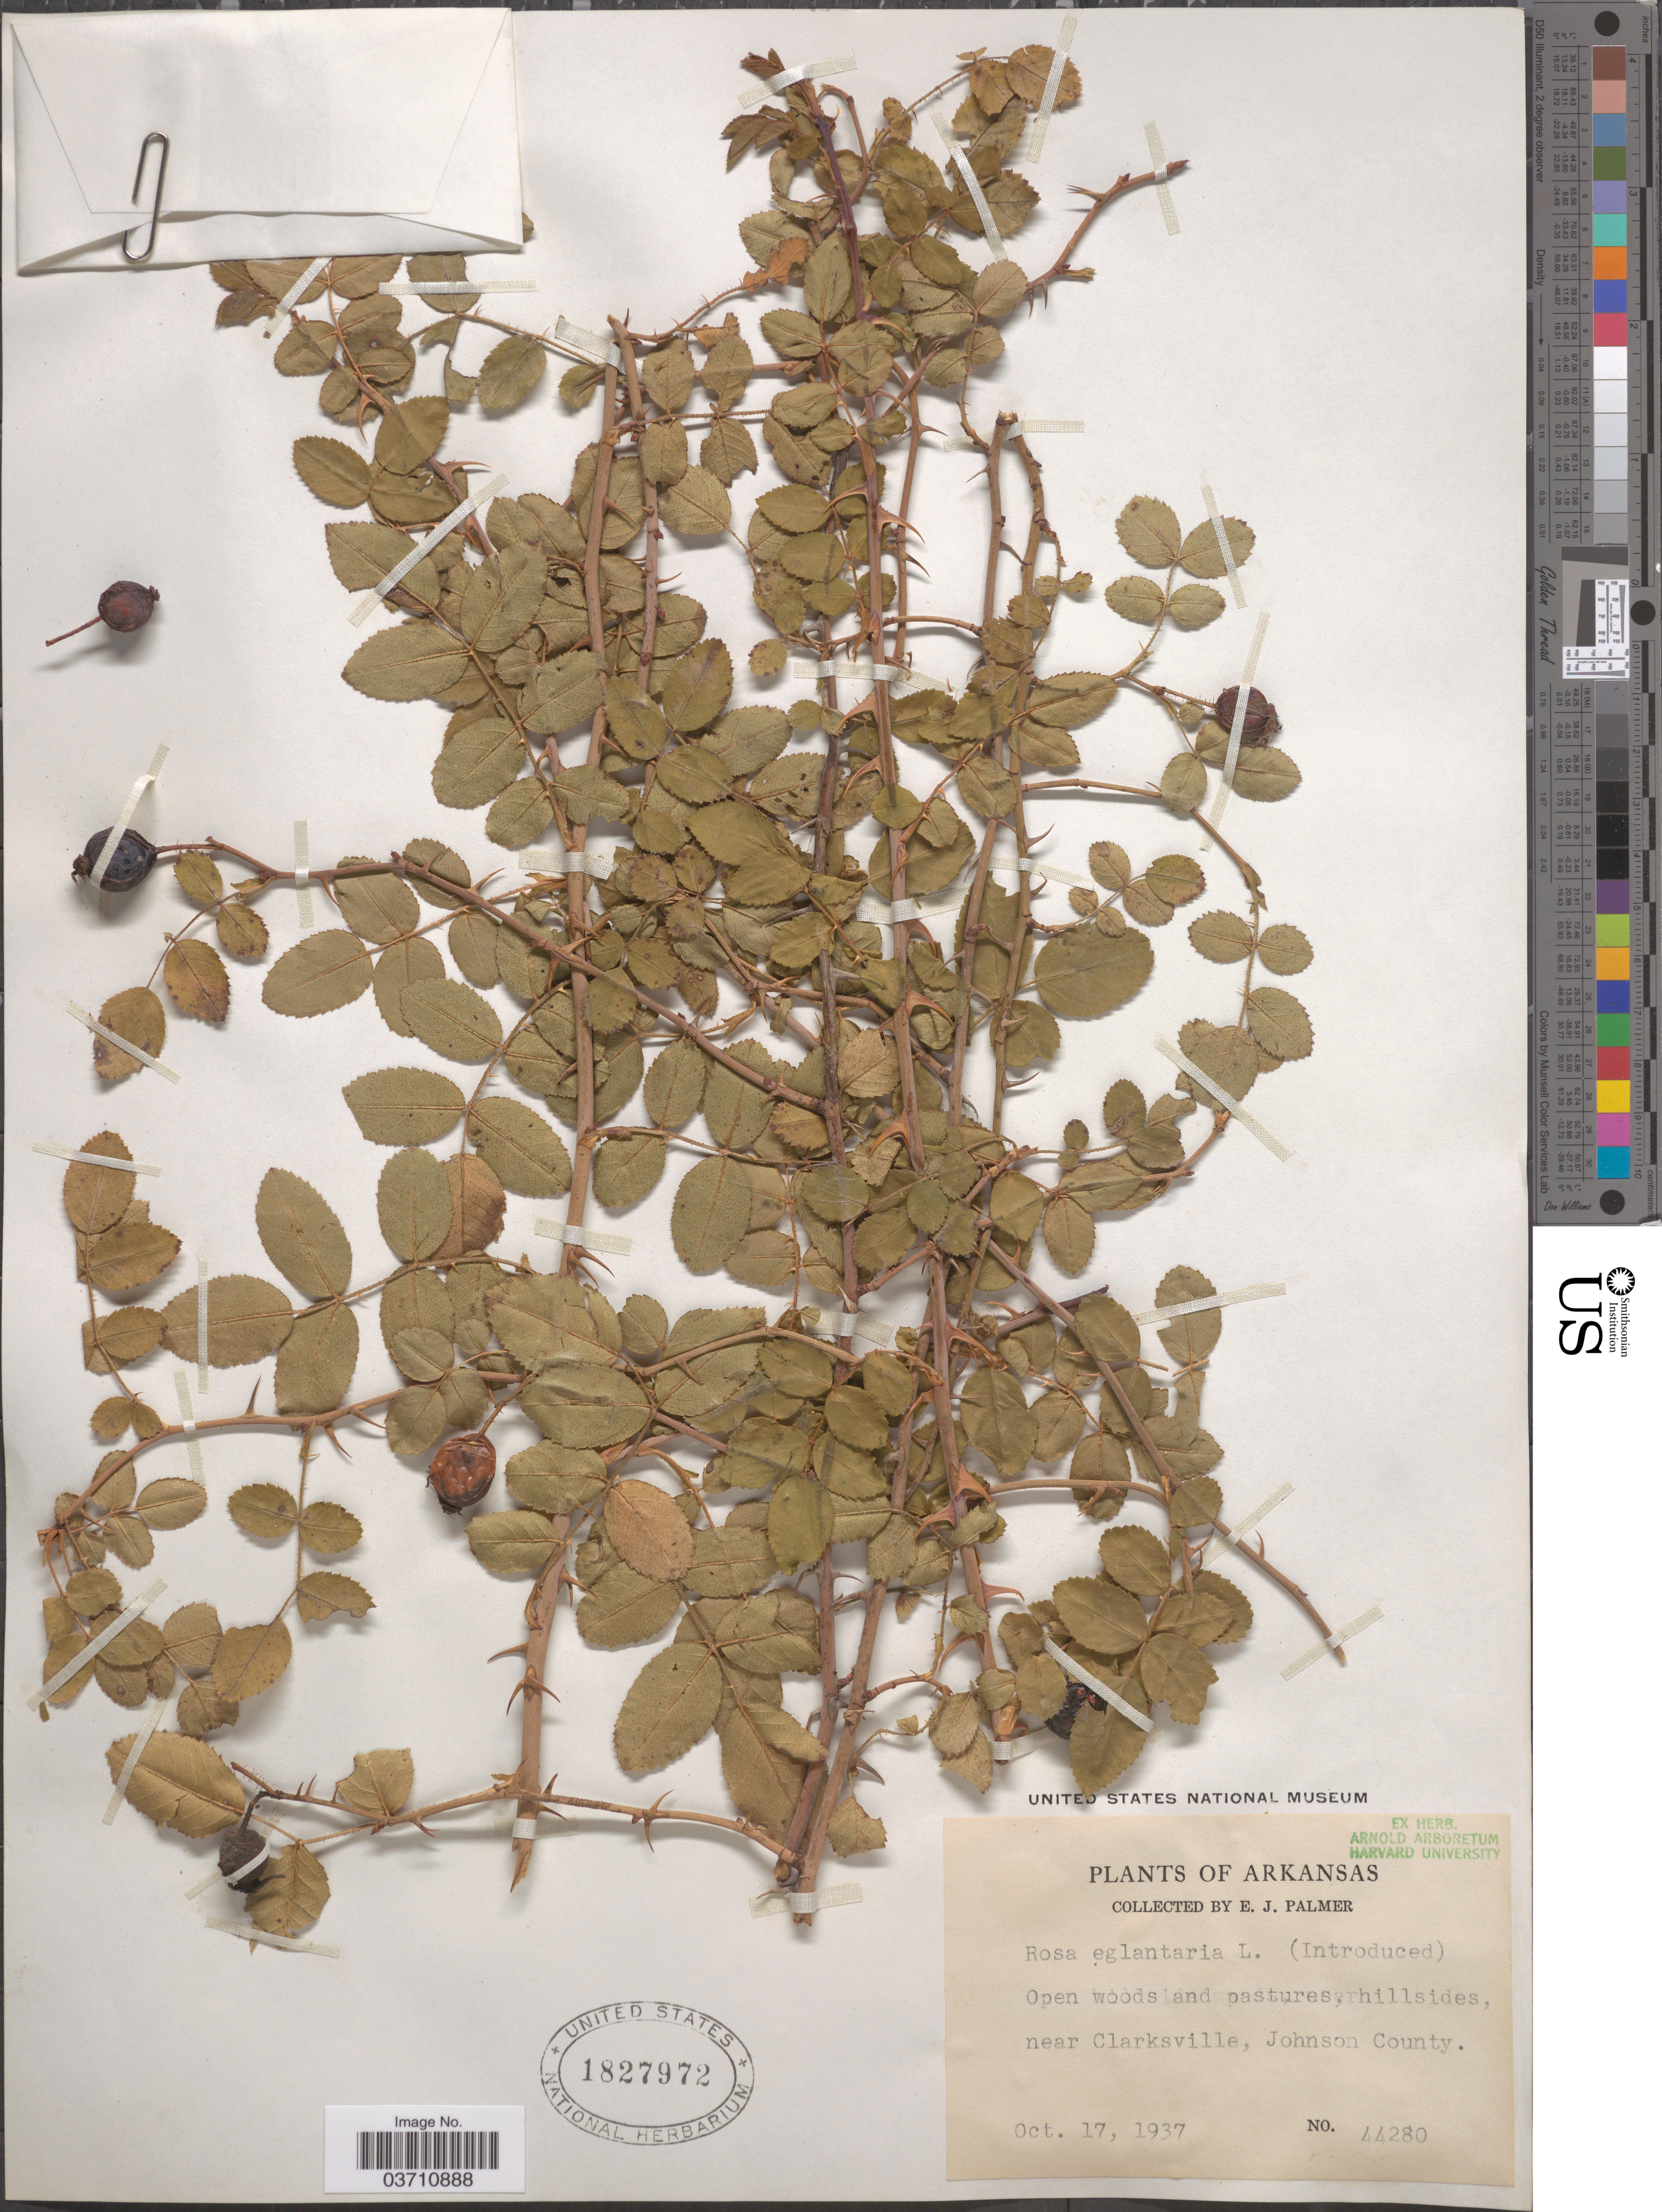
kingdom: Plantae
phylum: Tracheophyta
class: Magnoliopsida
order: Rosales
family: Rosaceae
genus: Rosa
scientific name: Rosa eglanteria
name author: L.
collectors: E. J. Palmer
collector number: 44280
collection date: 1937-10-17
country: United States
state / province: Arkansas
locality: Near Clarksville, Johnson County.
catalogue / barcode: US 1827972